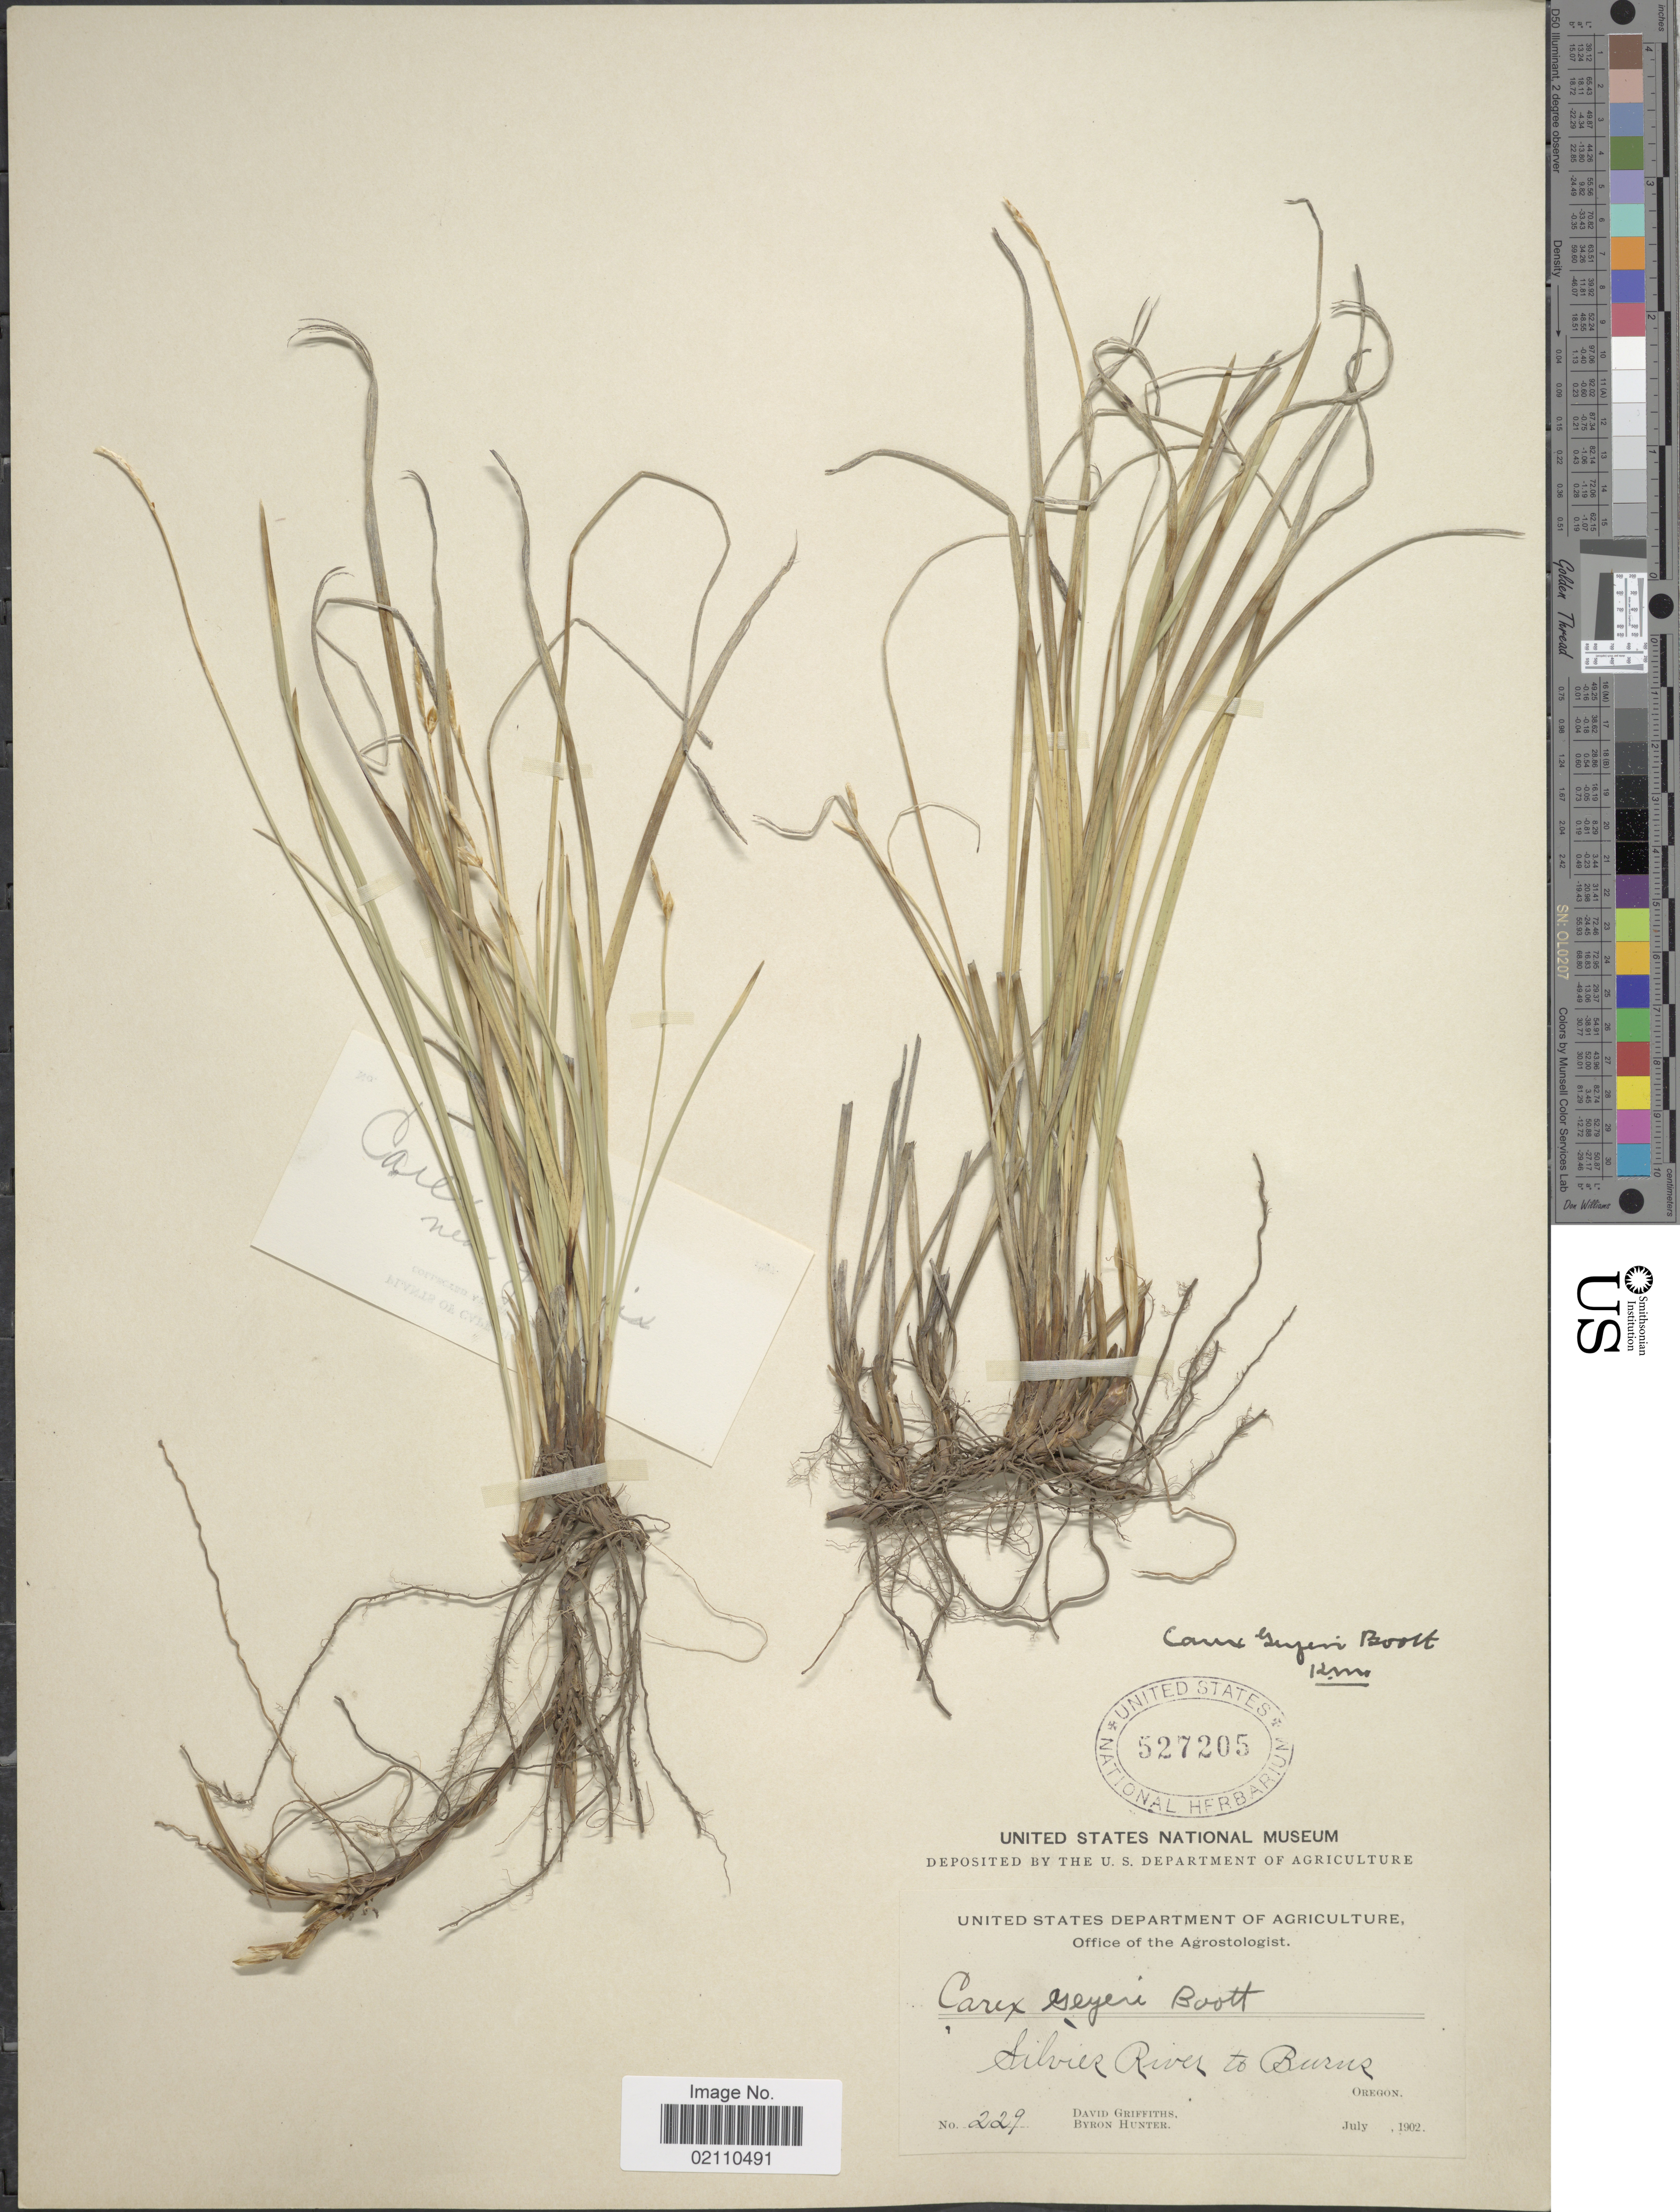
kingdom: Plantae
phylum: Tracheophyta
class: Liliopsida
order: Poales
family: Cyperaceae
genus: Carex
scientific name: Carex geyeri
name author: Boott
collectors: D. Griffiths & B. Hunter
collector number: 229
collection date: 1902-07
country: United States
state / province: Oregon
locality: Silvier River to Burns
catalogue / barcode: US 527205